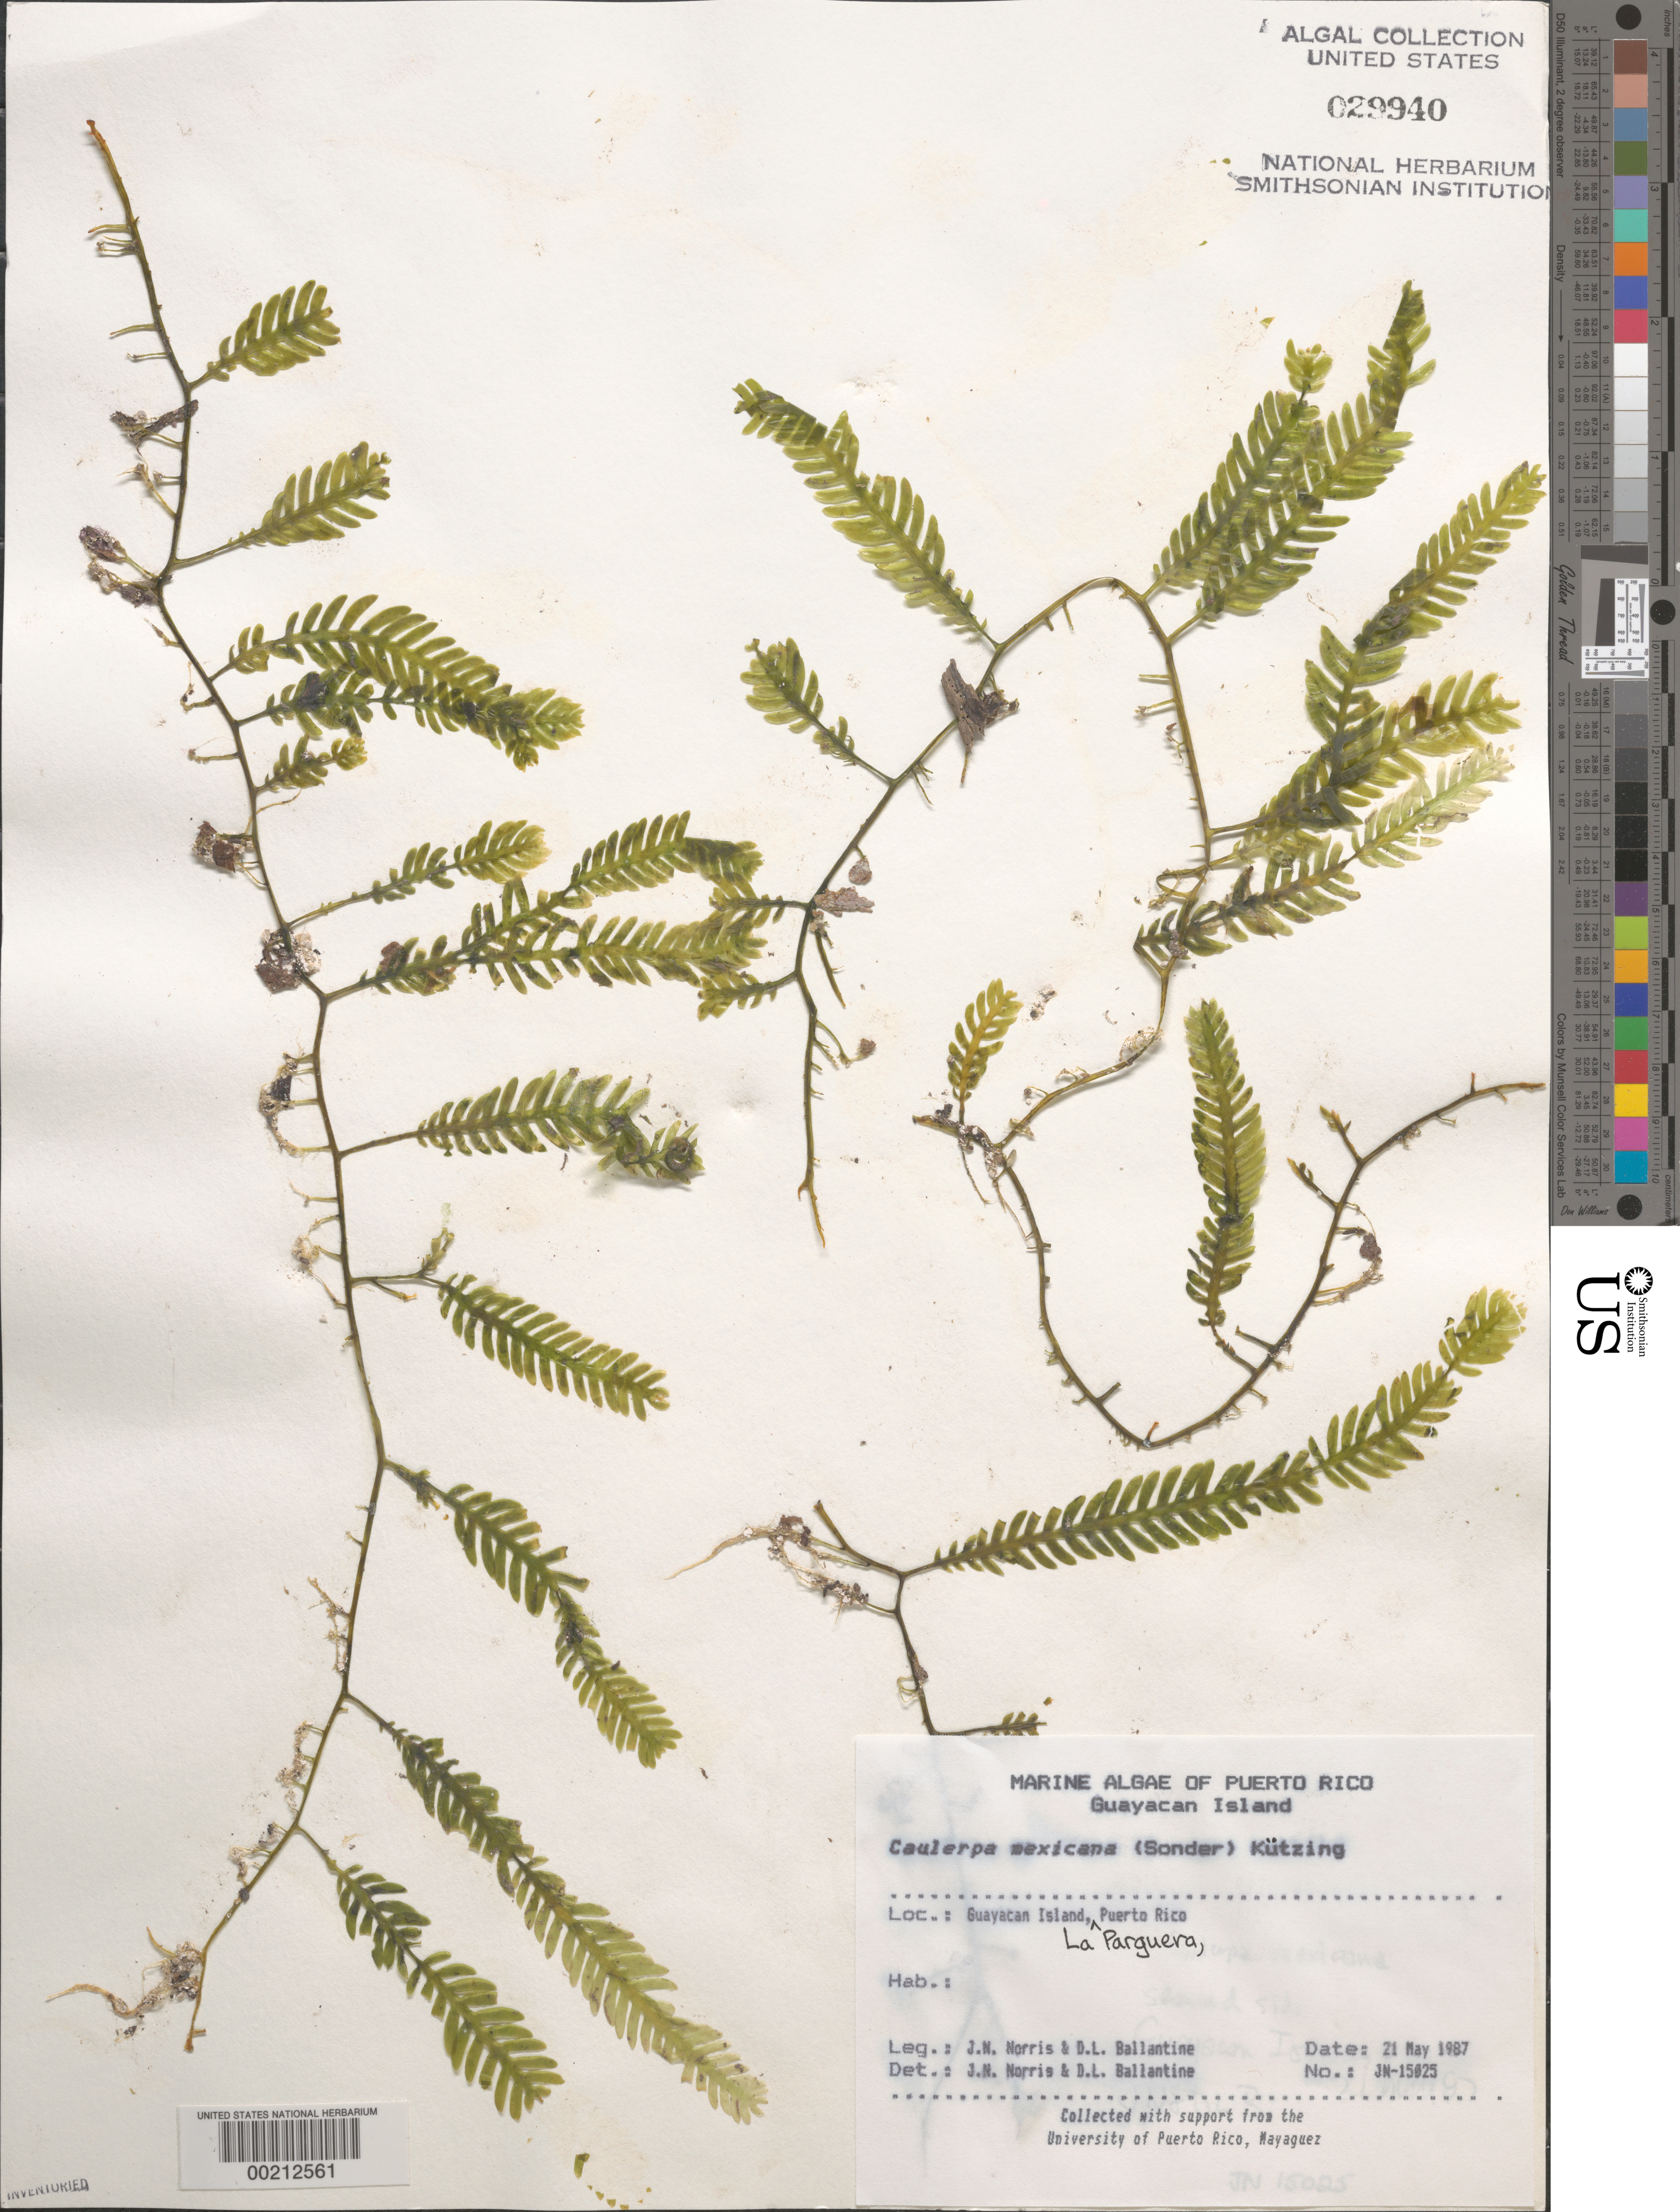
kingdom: Plantae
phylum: Chlorophyta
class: Ulvophyceae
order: Bryopsidales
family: Caulerpaceae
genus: Caulerpa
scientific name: Caulerpa mexicana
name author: Sond. ex Kütz.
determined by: Norris, J. N.; Ballantine, D. L.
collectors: J. N. Norris & D.L. Ballantine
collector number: JN-15025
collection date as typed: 21 May 1987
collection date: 1987-05-21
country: Puerto Rico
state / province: Lajas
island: Guayacan Island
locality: La Parguera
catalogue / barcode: US 29940